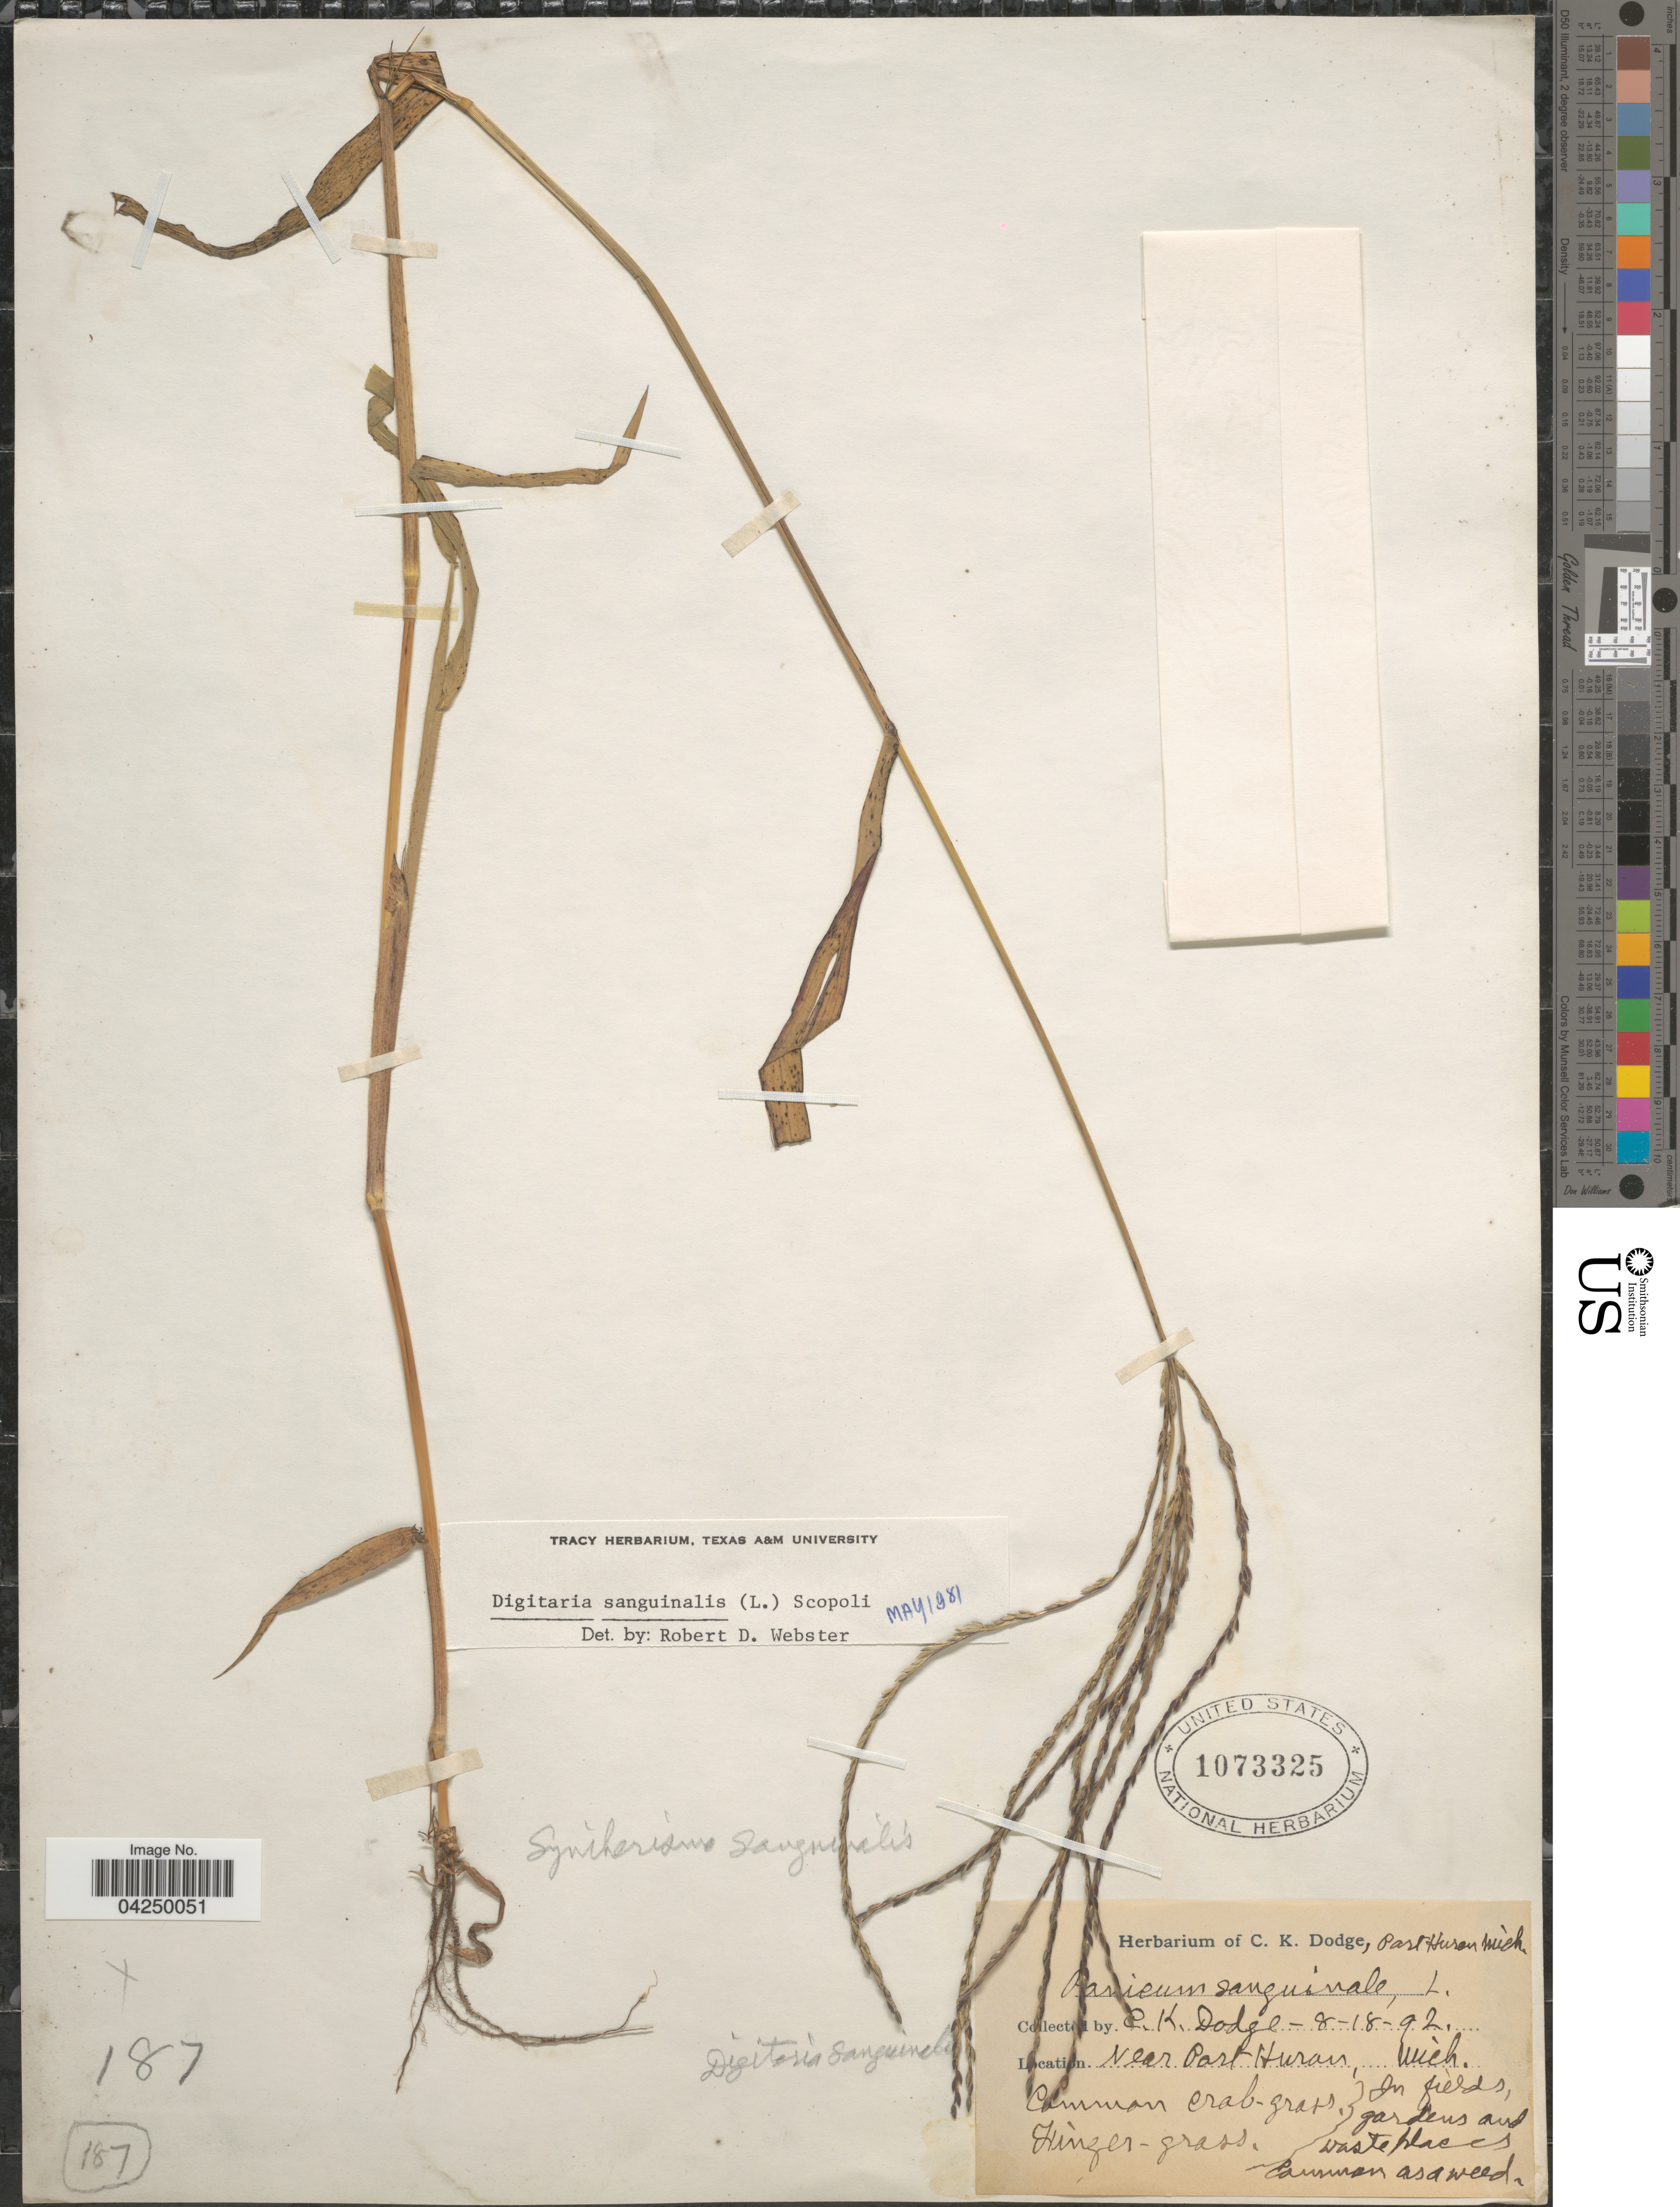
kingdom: Plantae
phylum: Tracheophyta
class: Liliopsida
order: Poales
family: Poaceae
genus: Digitaria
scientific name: Digitaria sanguinalis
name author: (L.) Scop.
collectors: C. Dodge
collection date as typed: Transcribed d/m/y: 18/8/92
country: United States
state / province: Michigan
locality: Near Port Huron. In fields, gardens and waste places.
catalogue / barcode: US 1073325